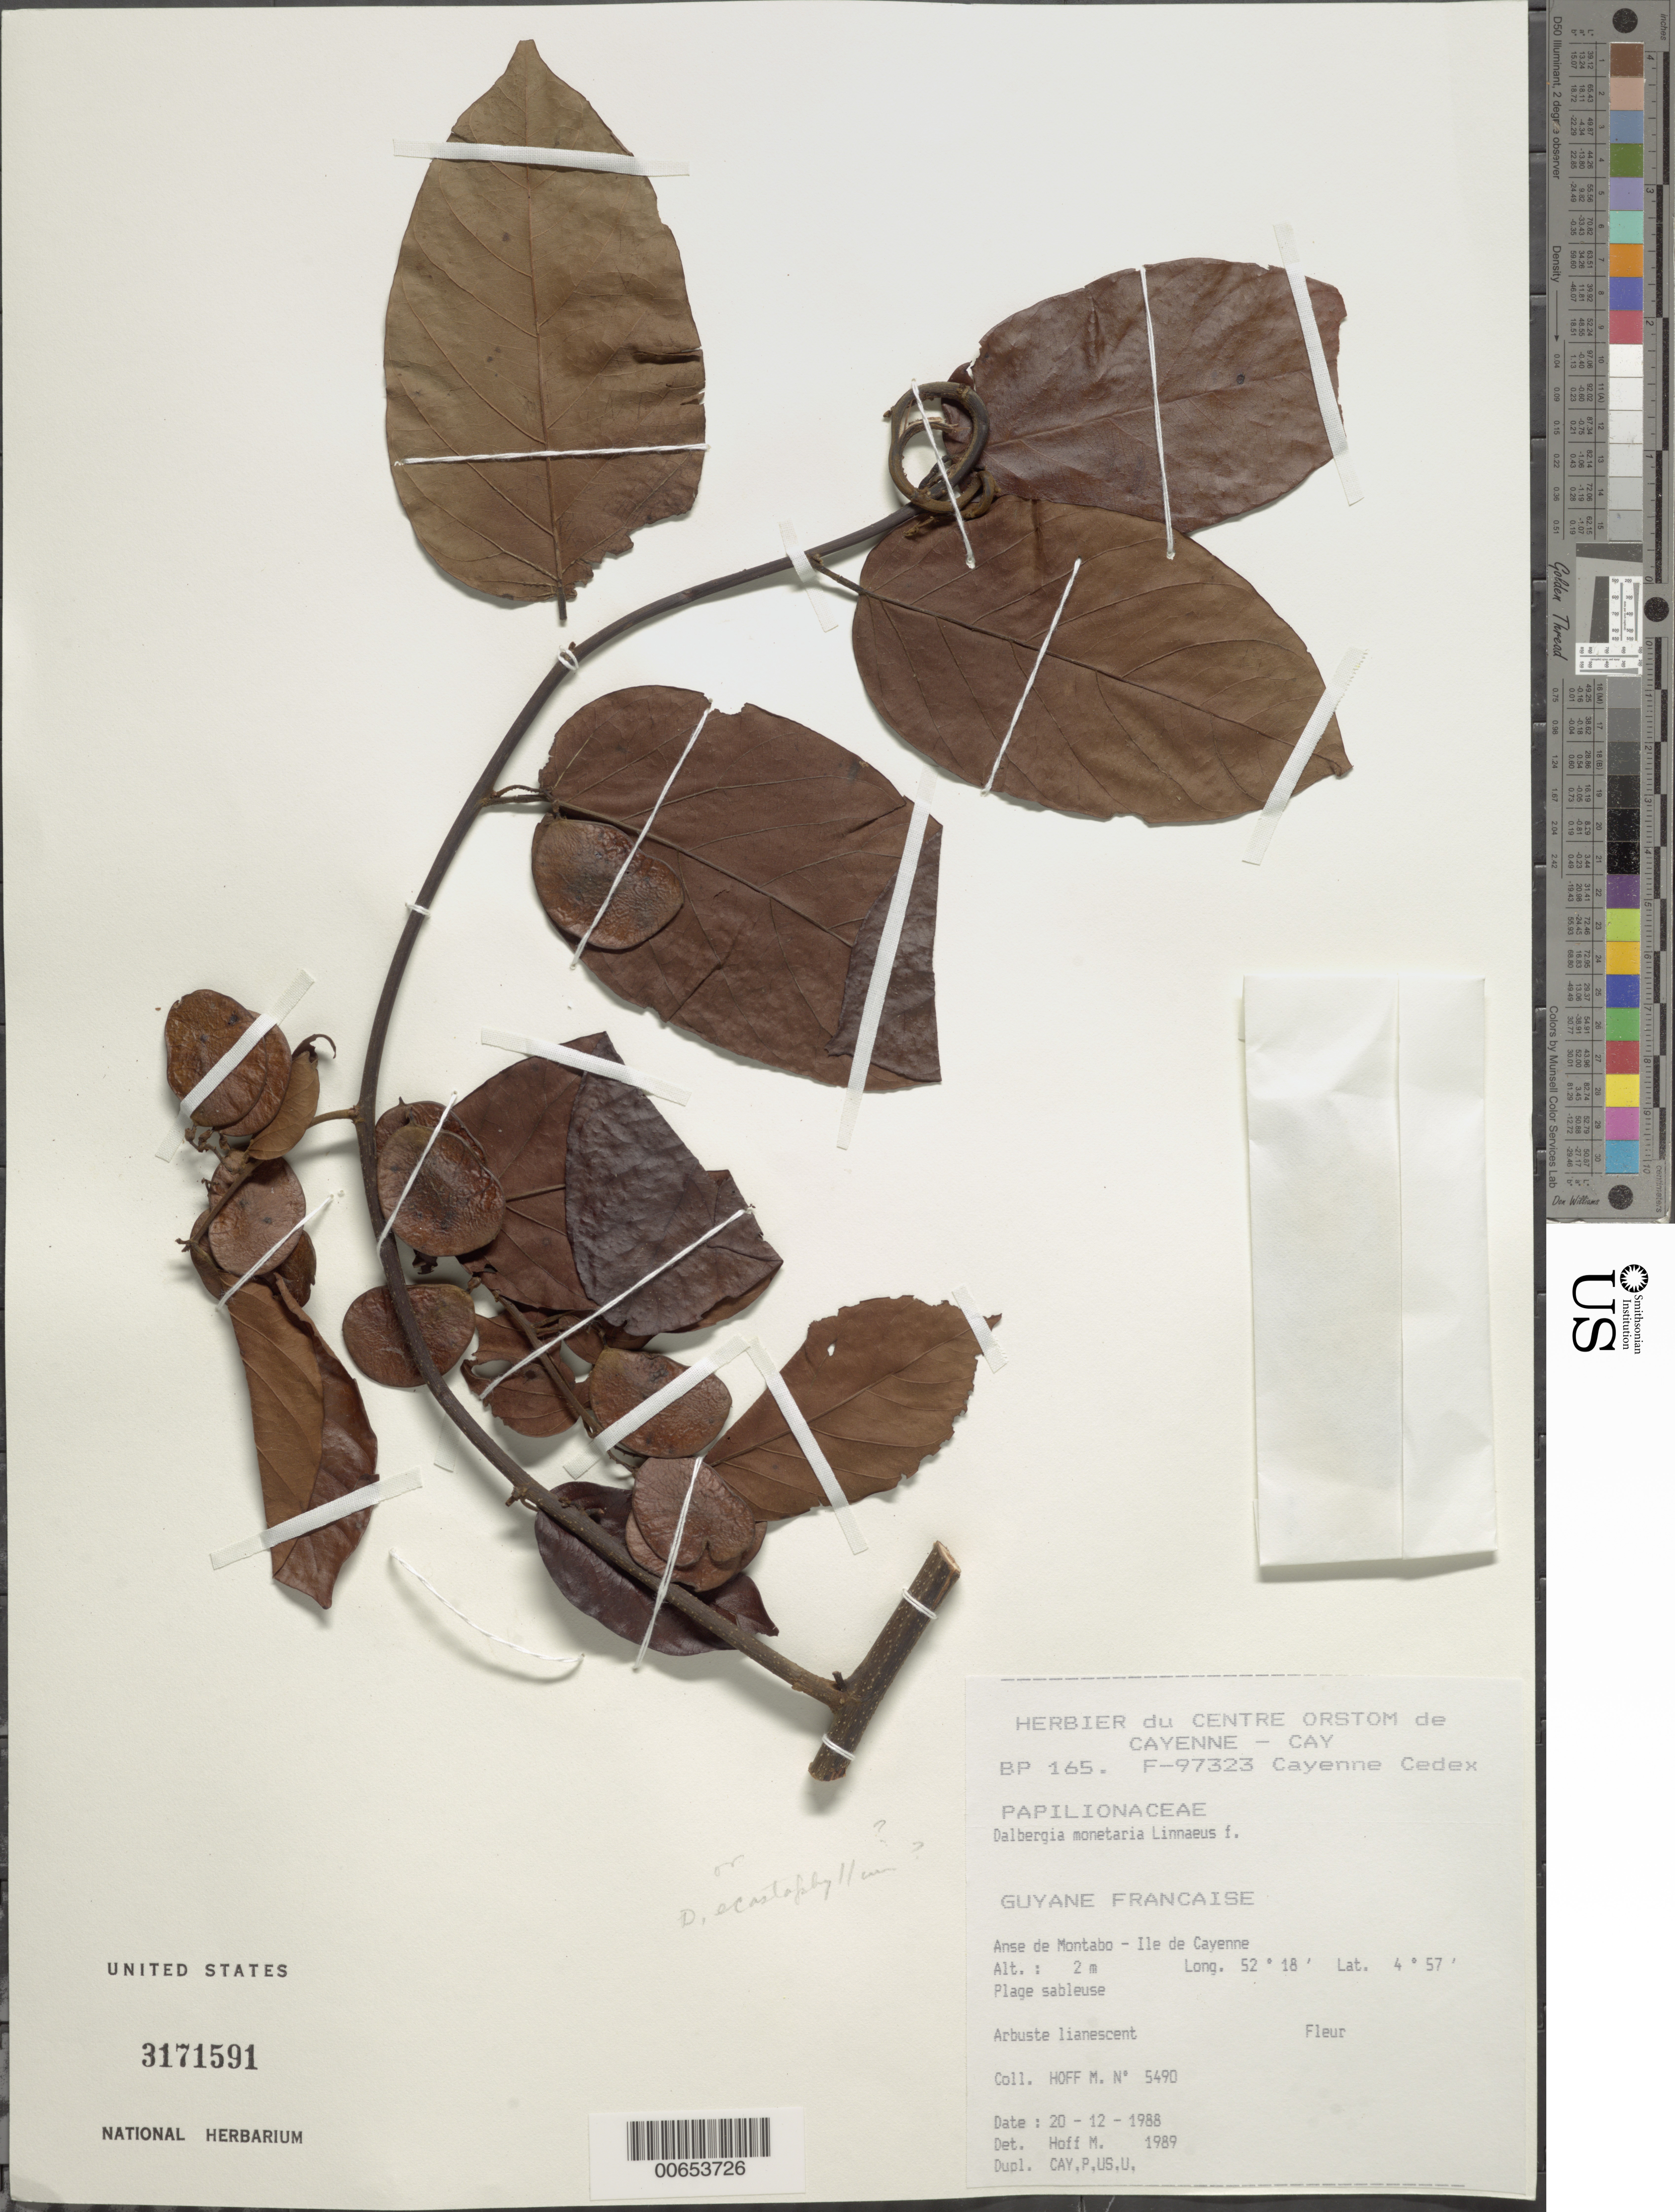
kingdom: Plantae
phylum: Tracheophyta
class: Magnoliopsida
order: Fabales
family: Fabaceae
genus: Dalbergia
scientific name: Dalbergia ecastaphyllum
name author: (L.) Taub.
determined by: Hoff, M.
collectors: M. Hoff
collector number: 5490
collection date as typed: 20-Dec-88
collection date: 1988-12-20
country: French Guiana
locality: Ile de Cayenne, Anse de Montabo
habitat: Sandy beach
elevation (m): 2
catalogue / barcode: US 3171591